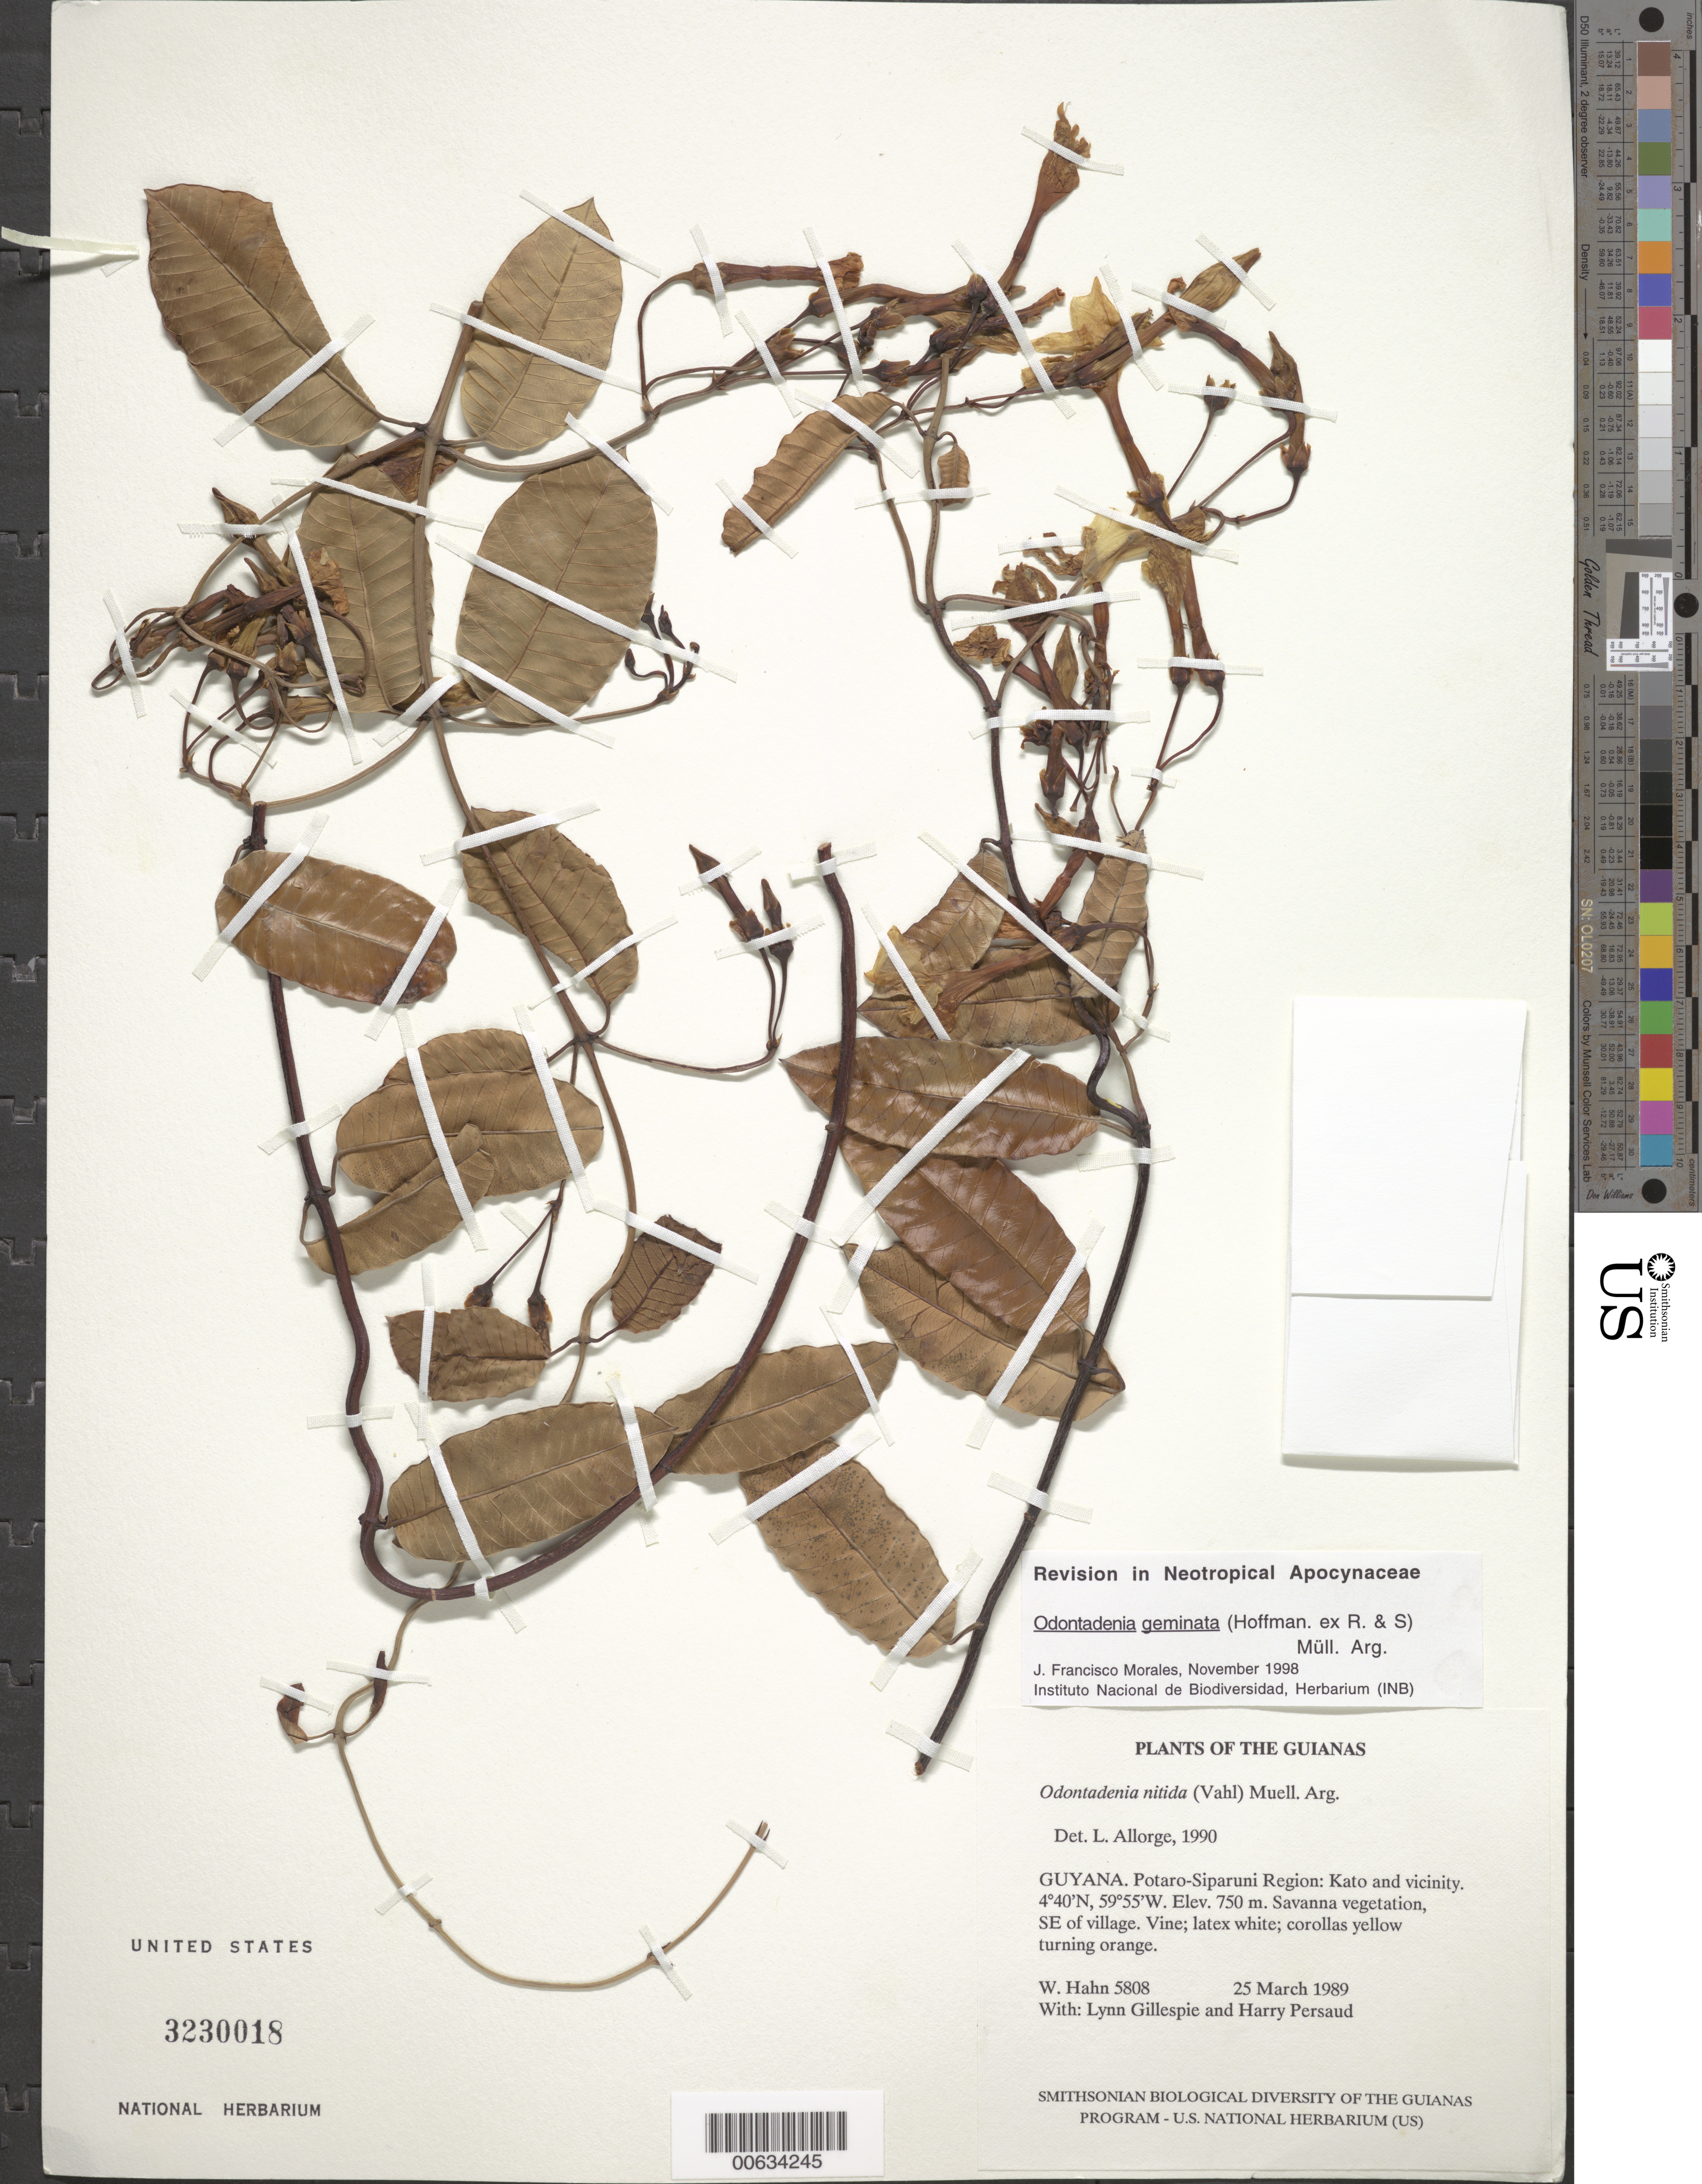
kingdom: Plantae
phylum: Tracheophyta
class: Magnoliopsida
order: Gentianales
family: Apocynaceae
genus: Odontadenia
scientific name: Odontadenia nitida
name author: (Vahl) Müll. Arg.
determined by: Allorge, L.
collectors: W. Hahn, L. J. Gillespie & H. Persaud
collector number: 5808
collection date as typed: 25 March 1989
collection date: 1989-03-25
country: Guyana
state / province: Potaro-Siparuni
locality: Kato and vicinity. SE of village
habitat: Savanna vegetation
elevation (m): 750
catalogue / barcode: US 3230018